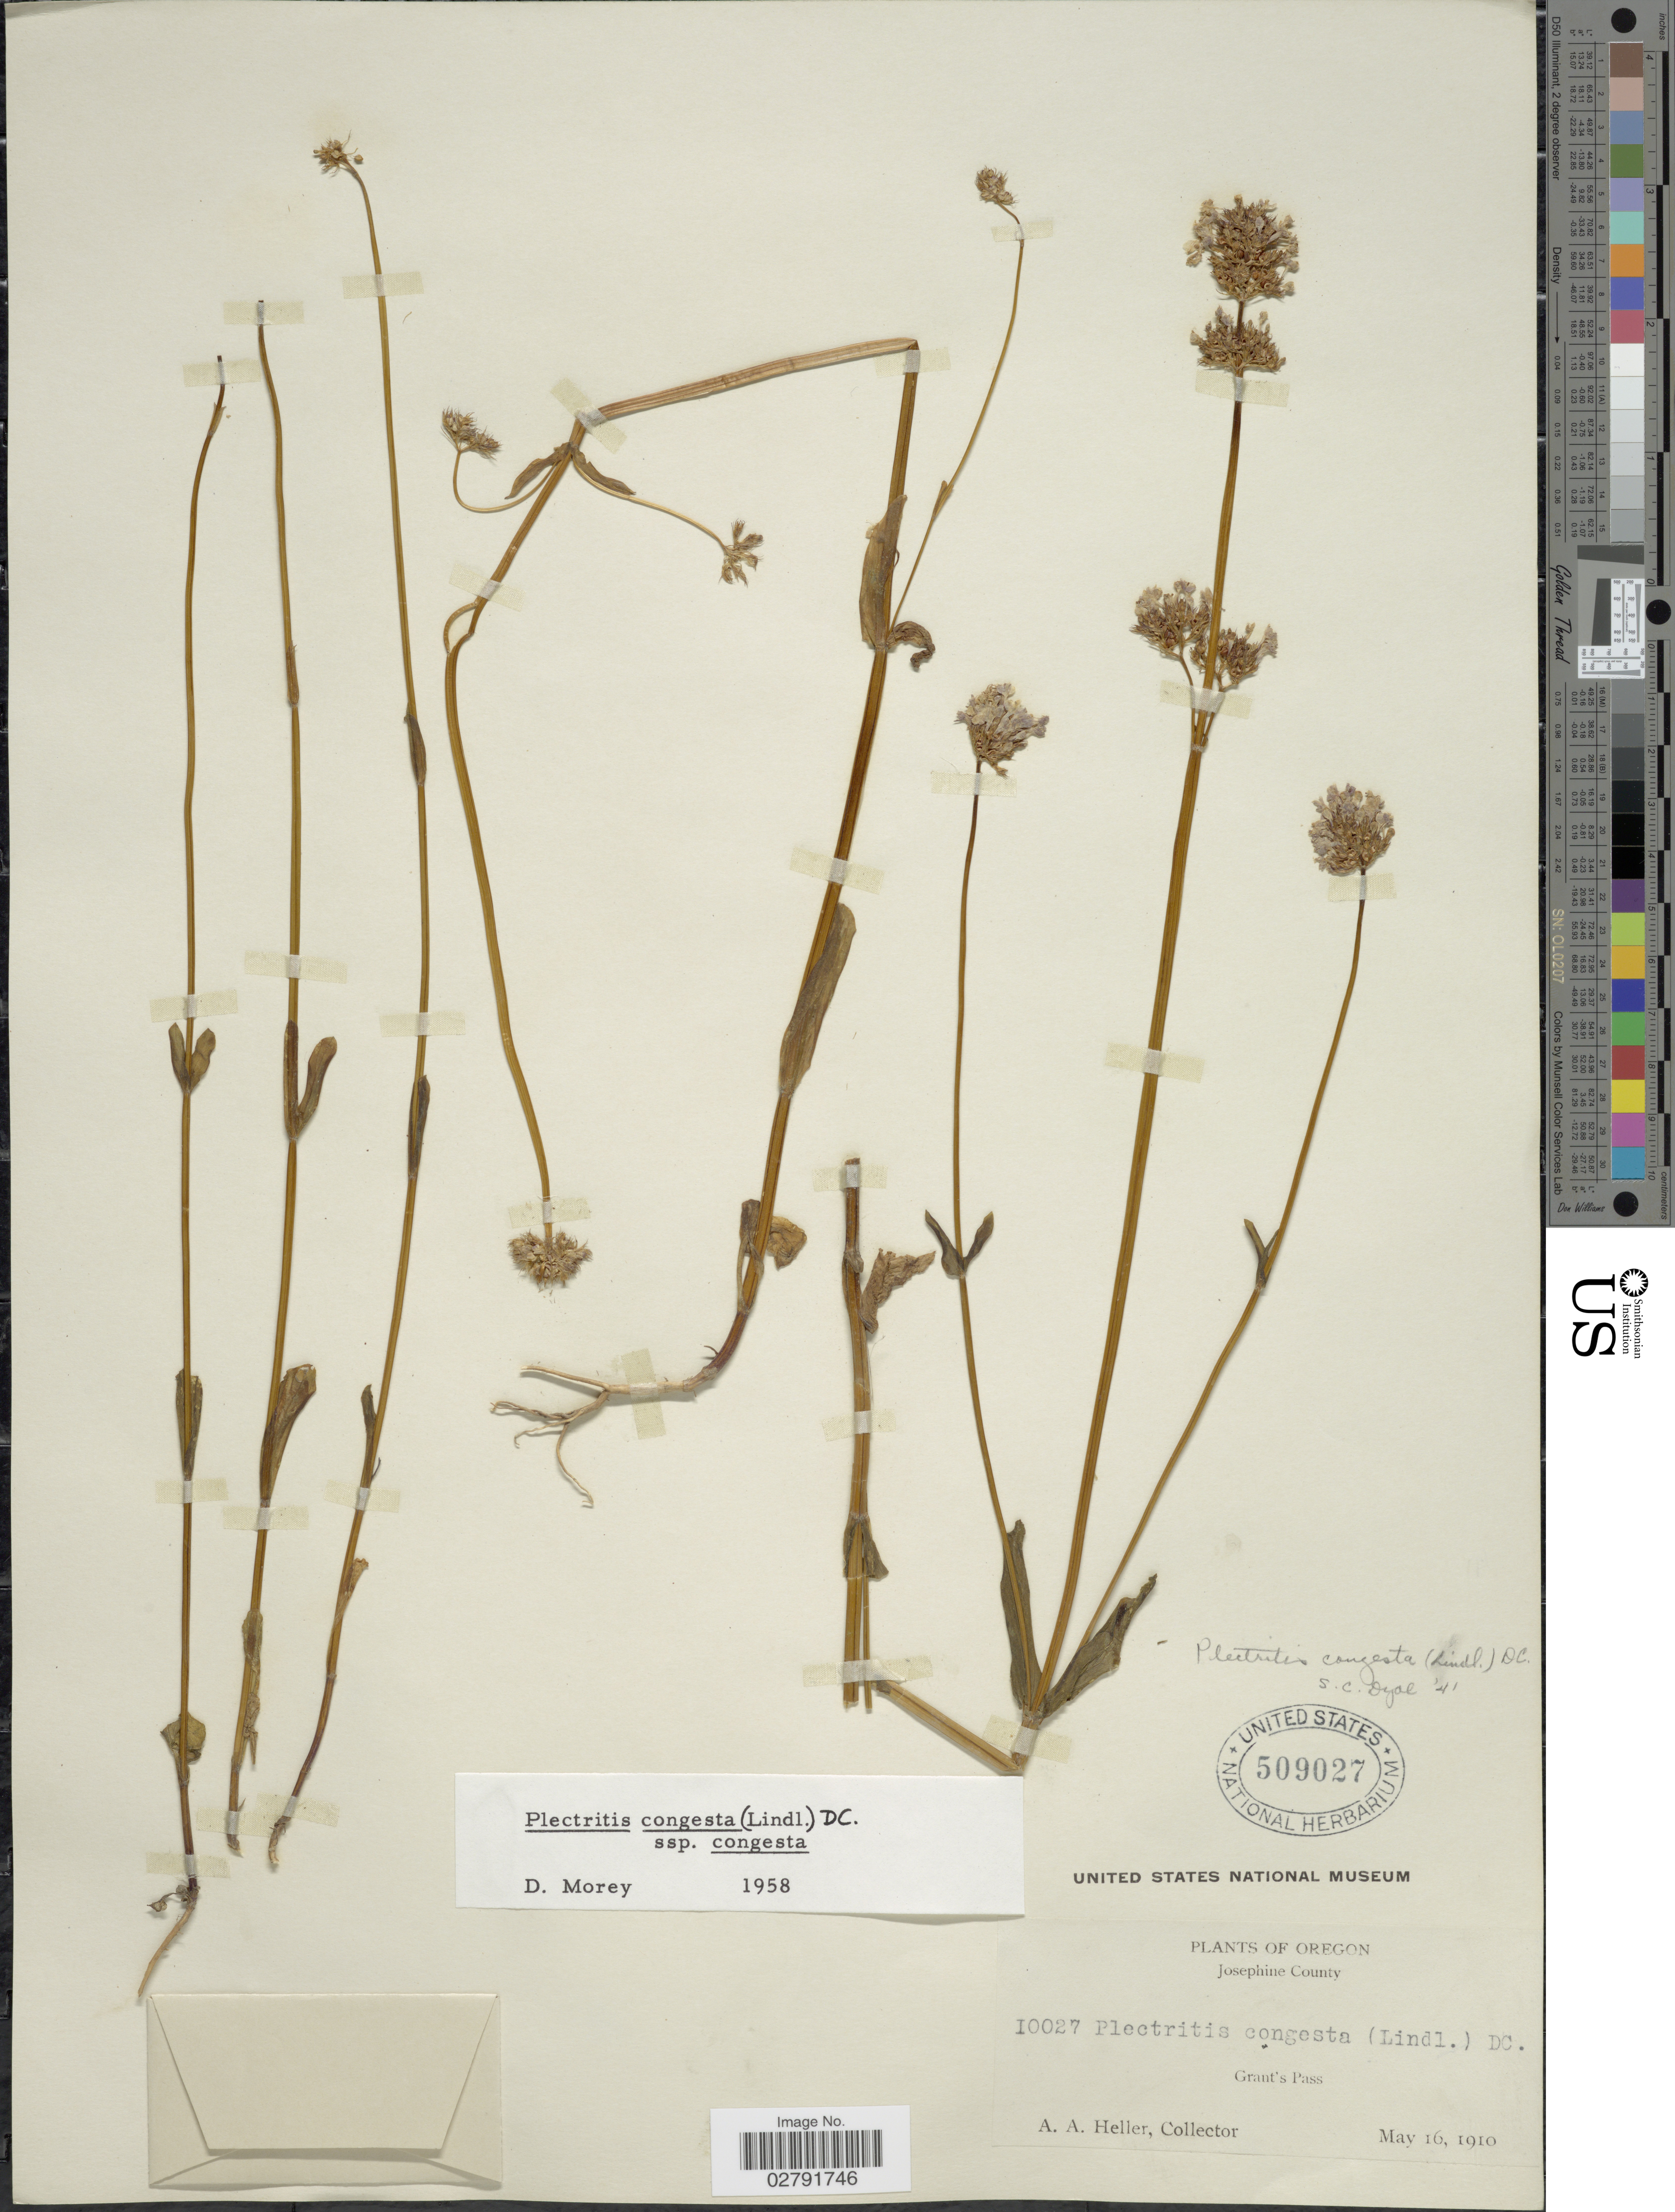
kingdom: Plantae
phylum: Tracheophyta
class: Magnoliopsida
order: Dipsacales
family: Caprifoliaceae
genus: Plectritis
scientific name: Plectritis congesta subsp. congesta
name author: (Lindl.) DC.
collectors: A. A. Heller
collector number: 10027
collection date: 1910-05-16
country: United States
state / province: Oregon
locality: Josephine County. Grant's Pass.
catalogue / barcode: US 509027